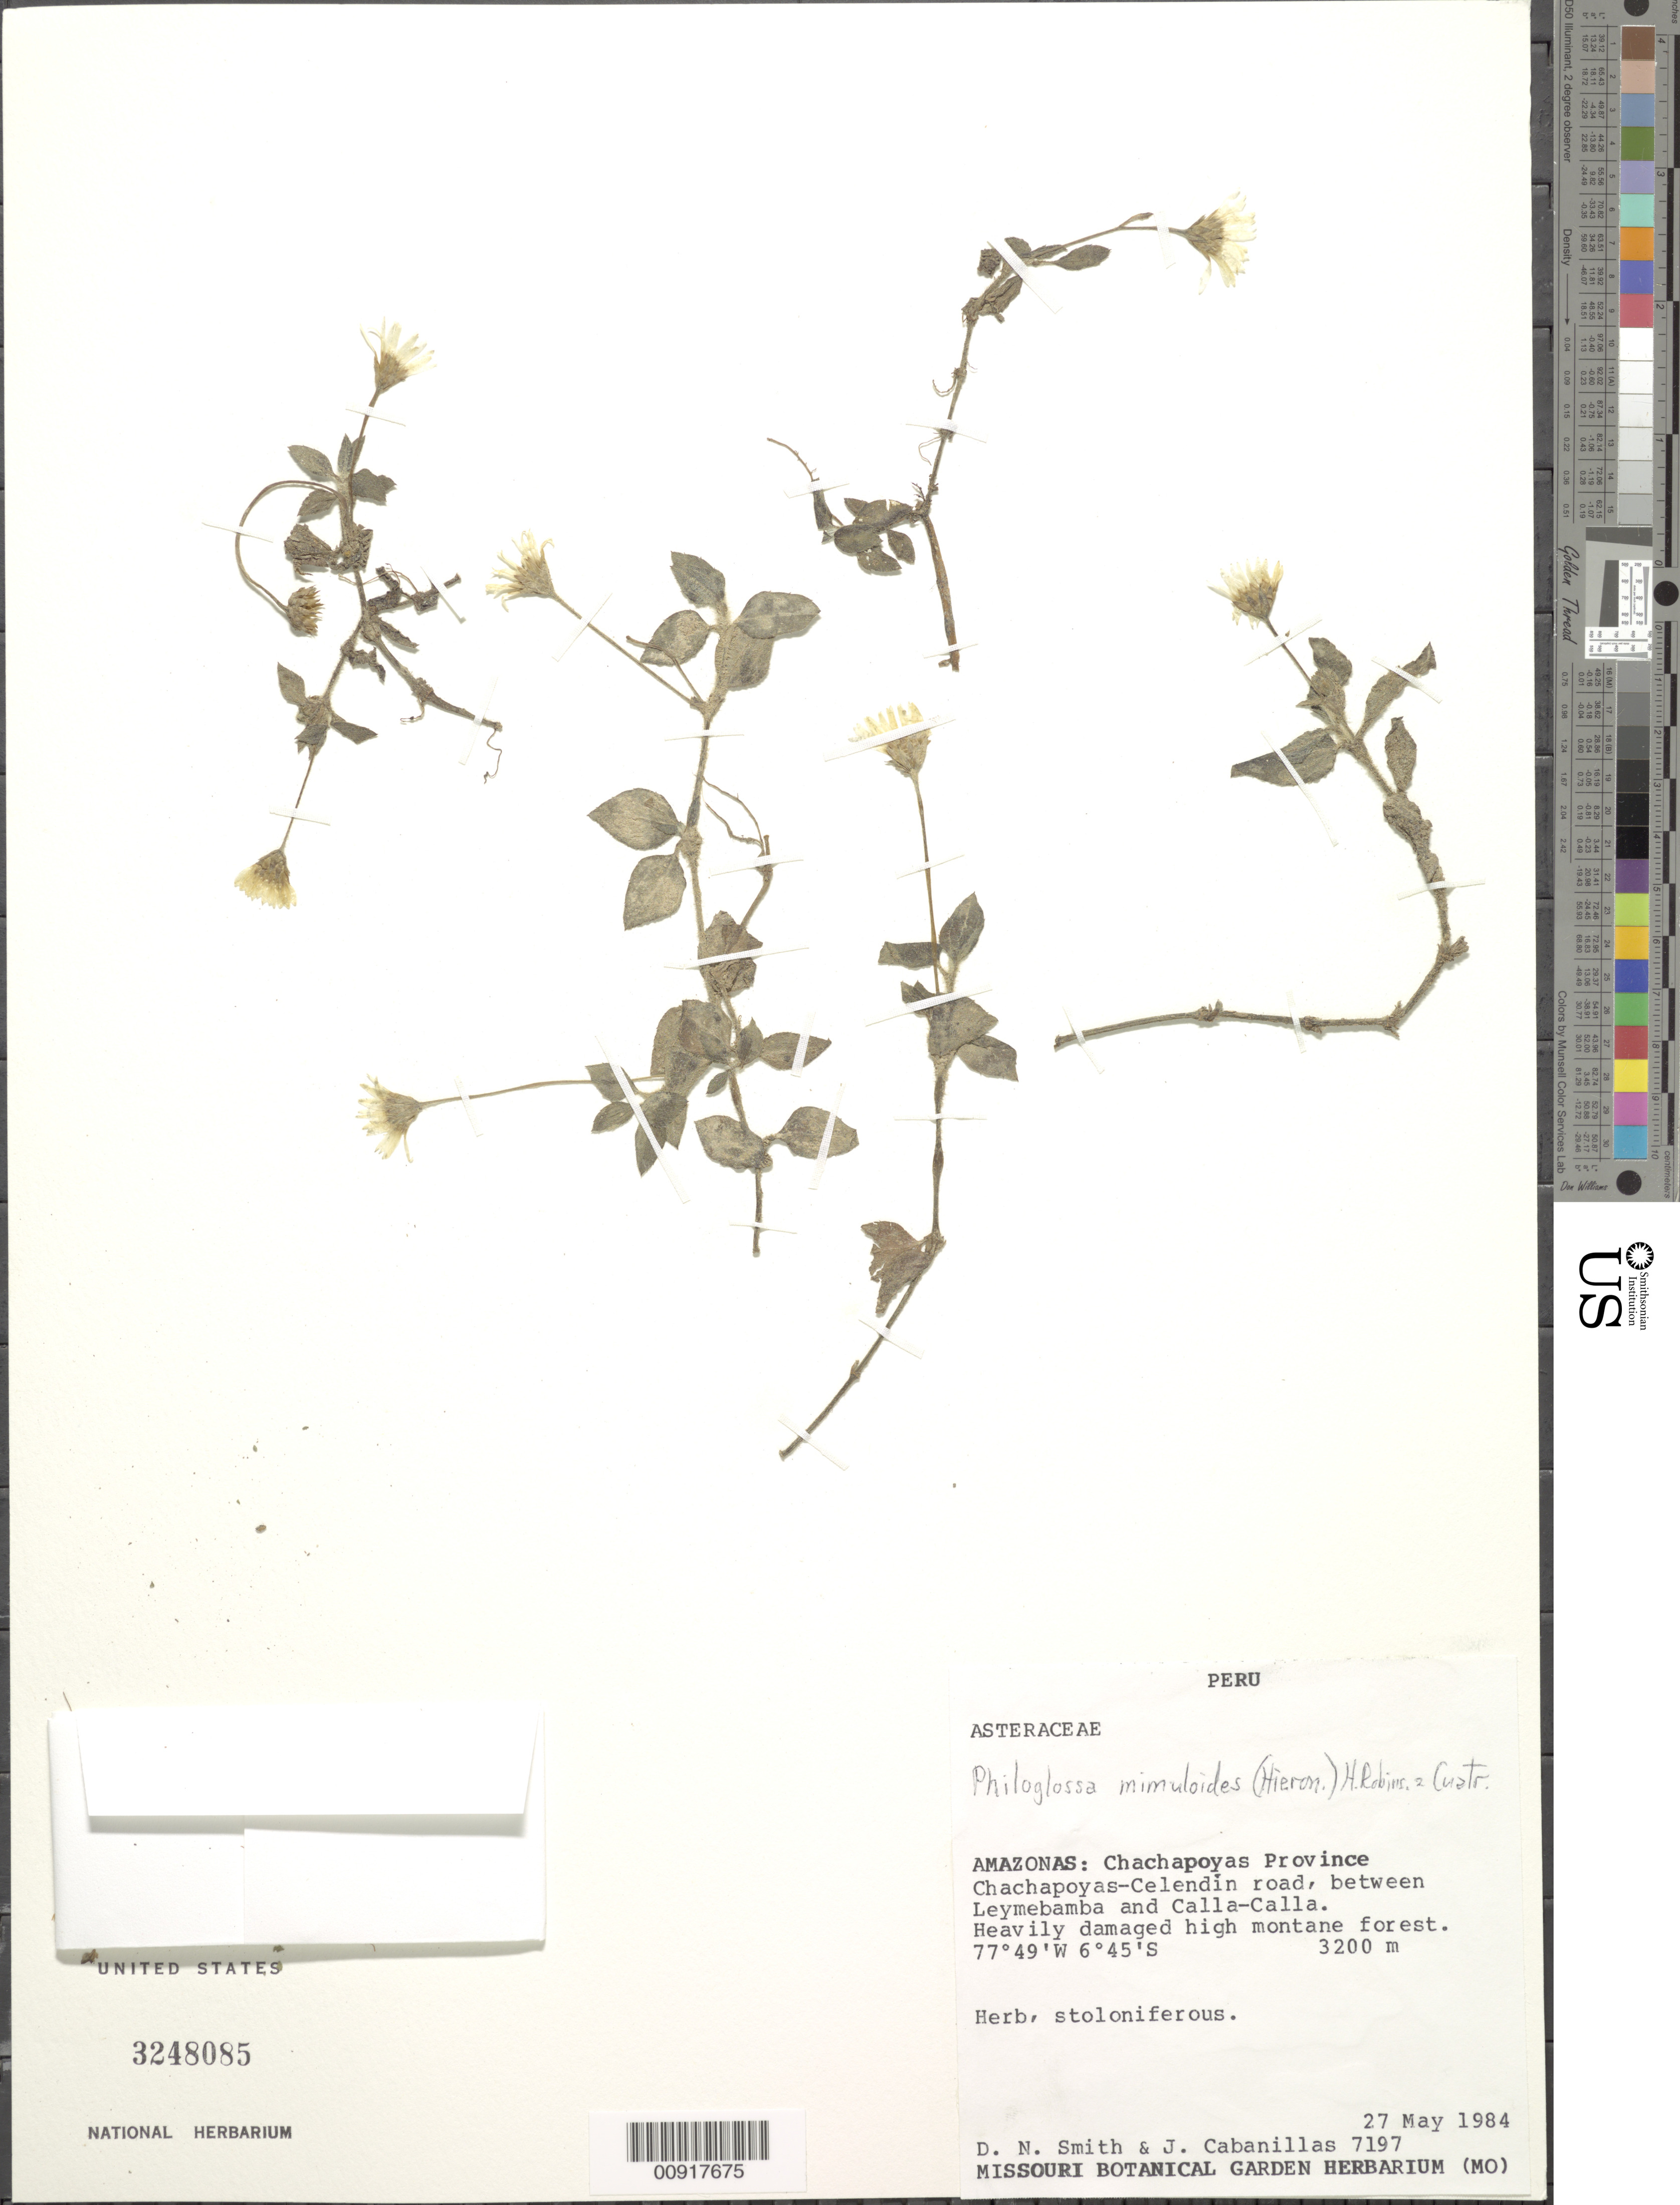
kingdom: Plantae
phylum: Tracheophyta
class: Magnoliopsida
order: Asterales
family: Asteraceae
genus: Philoglossa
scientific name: Philoglossa mimuloides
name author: (Hieron.) H. Rob. & Brettell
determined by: Robinson, Harold E., (US)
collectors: D. Smith & J. Cabanillas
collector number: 7197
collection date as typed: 27 May 1984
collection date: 1984-05-27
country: Peru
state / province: Amazonas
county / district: Chachapoyas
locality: Chachapoyas-Celedín road, between Leymebamba and Calla-Calla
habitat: Heavily damaged high montane forest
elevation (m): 3200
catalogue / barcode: US 3248085